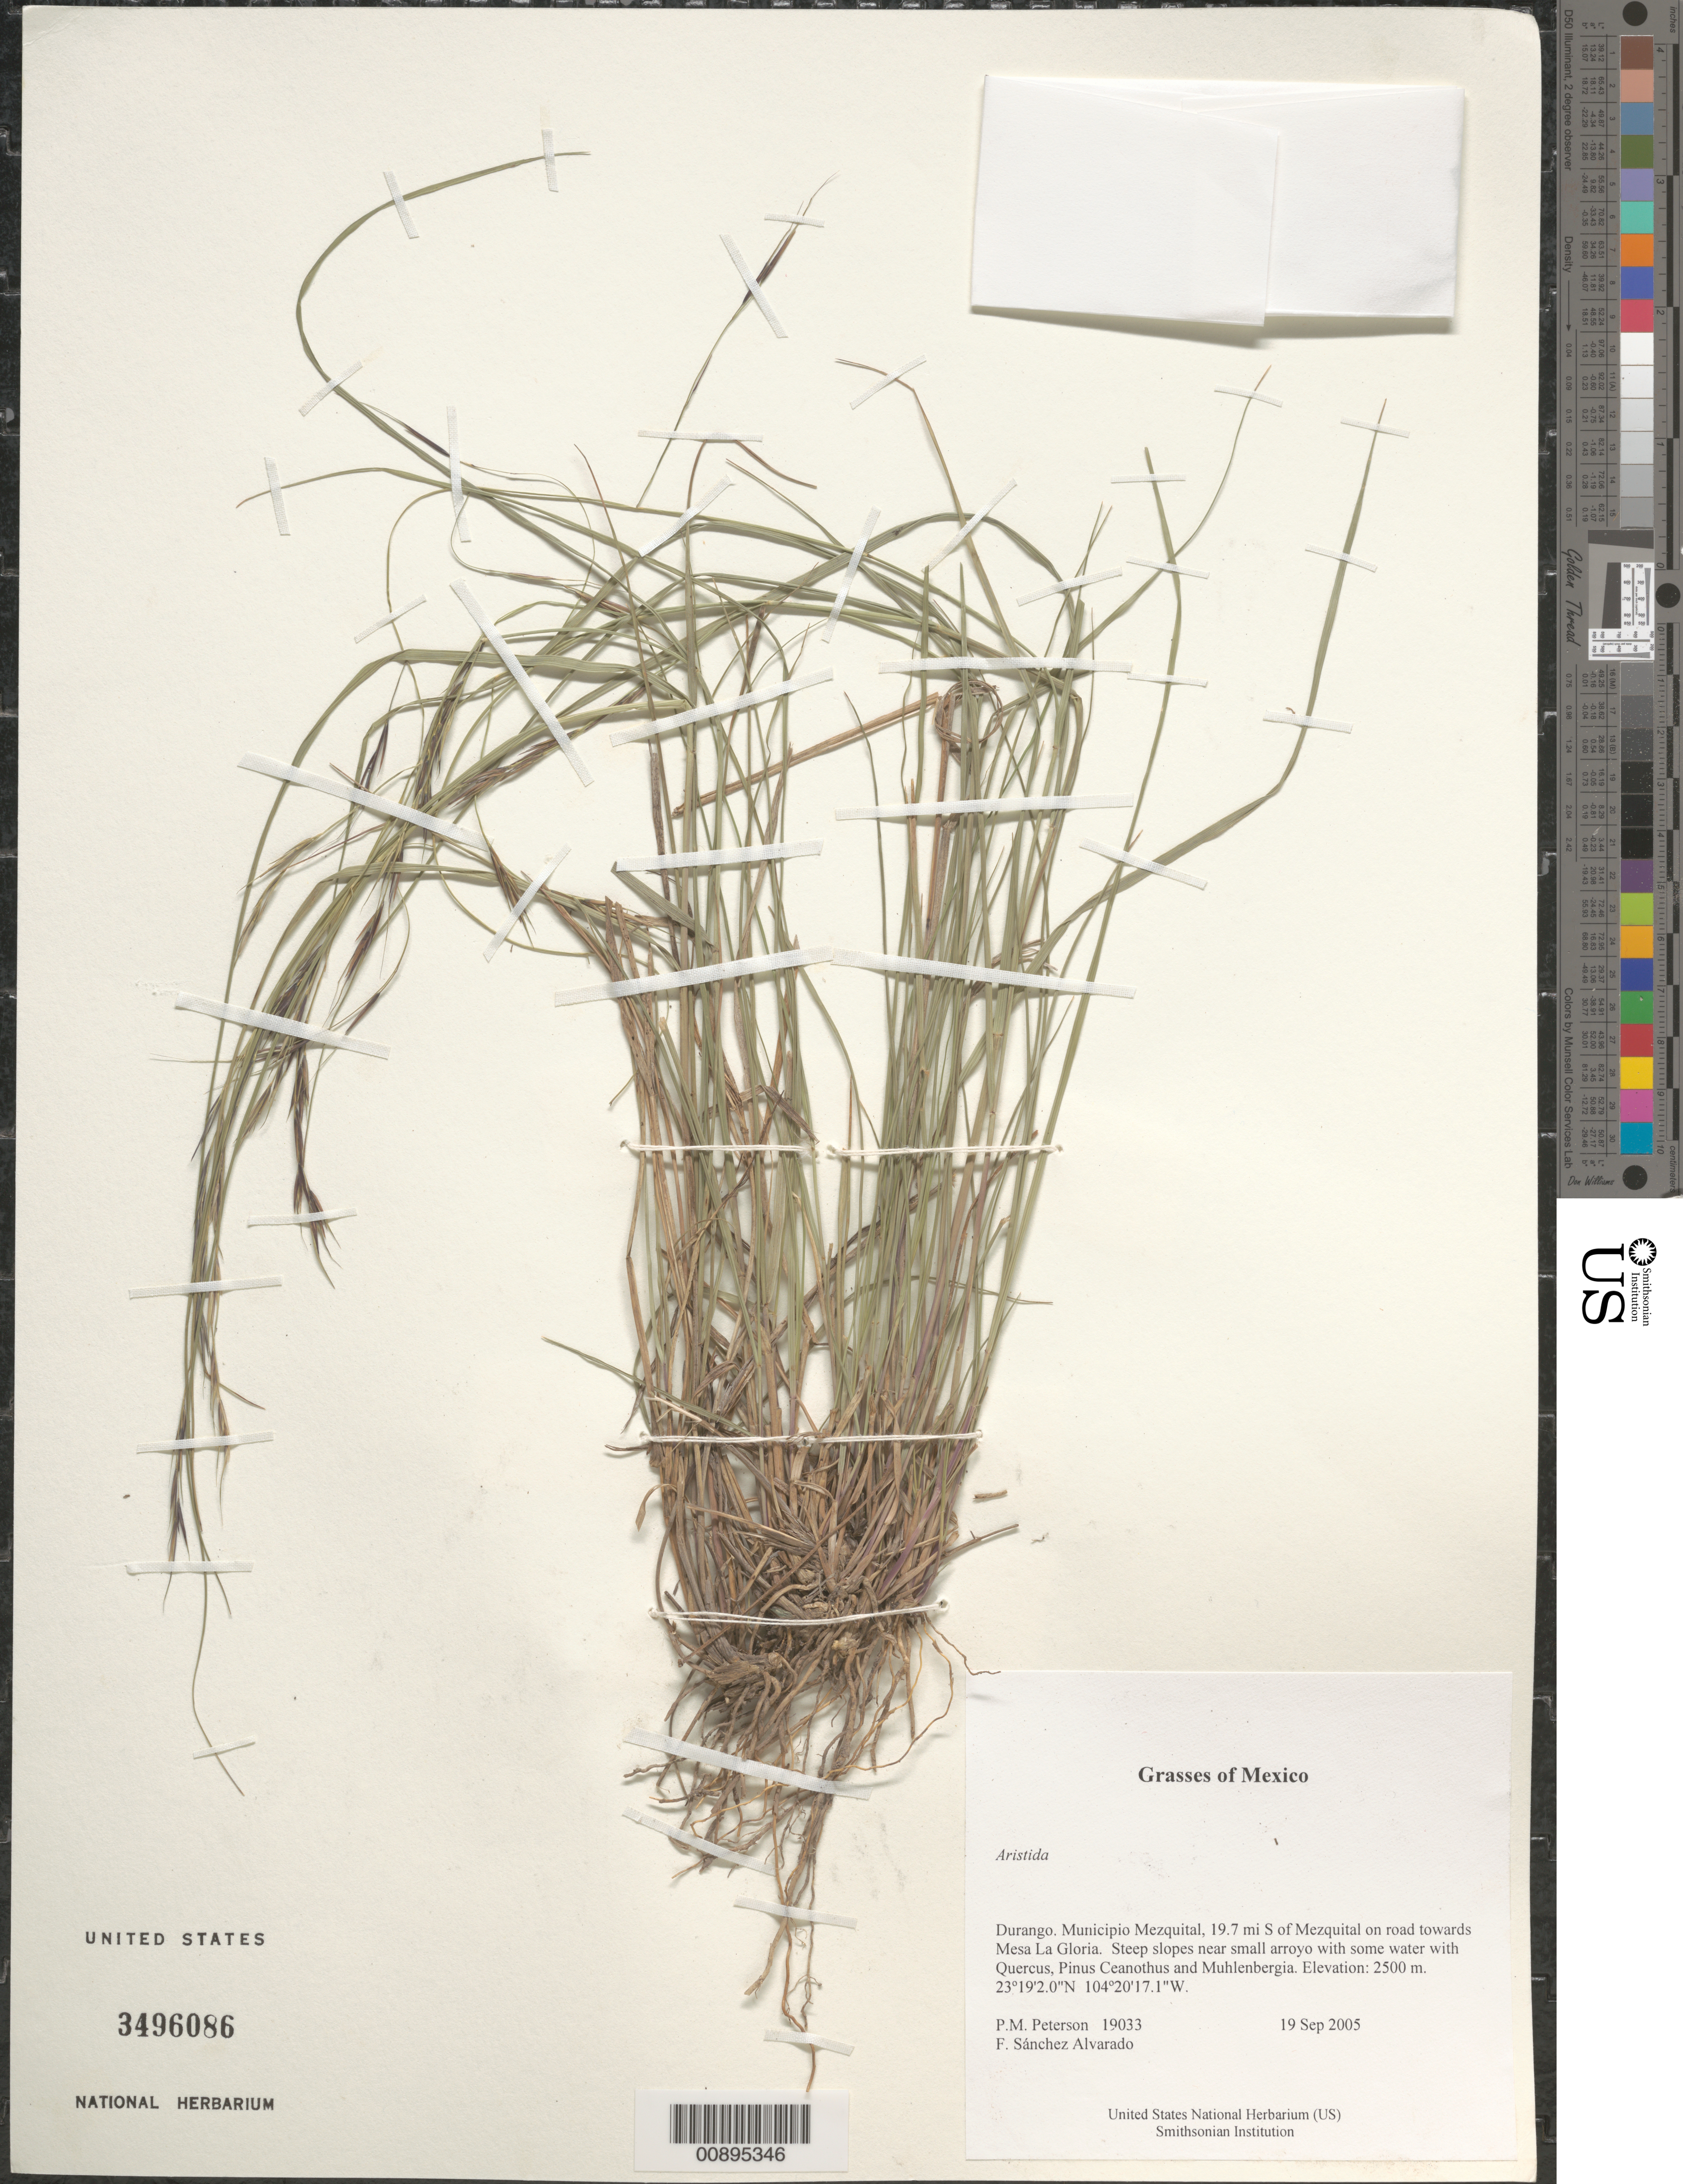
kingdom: Plantae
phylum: Tracheophyta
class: Liliopsida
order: Poales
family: Poaceae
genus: Aristida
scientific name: Aristida sp.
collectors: P. M. Peterson & F. Sánchez Alvarado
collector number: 19033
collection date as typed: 19 Sep 2005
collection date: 2005-09-19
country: Mexico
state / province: Durango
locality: Municipio Mezquital, 19.7 mi S of Mezquital on road towards Mesa La Gloria. Steep slopes near small arroyo with some water with Quercus, Pinus Ceanothus and Muhlenbergia.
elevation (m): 2500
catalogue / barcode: US 3496086